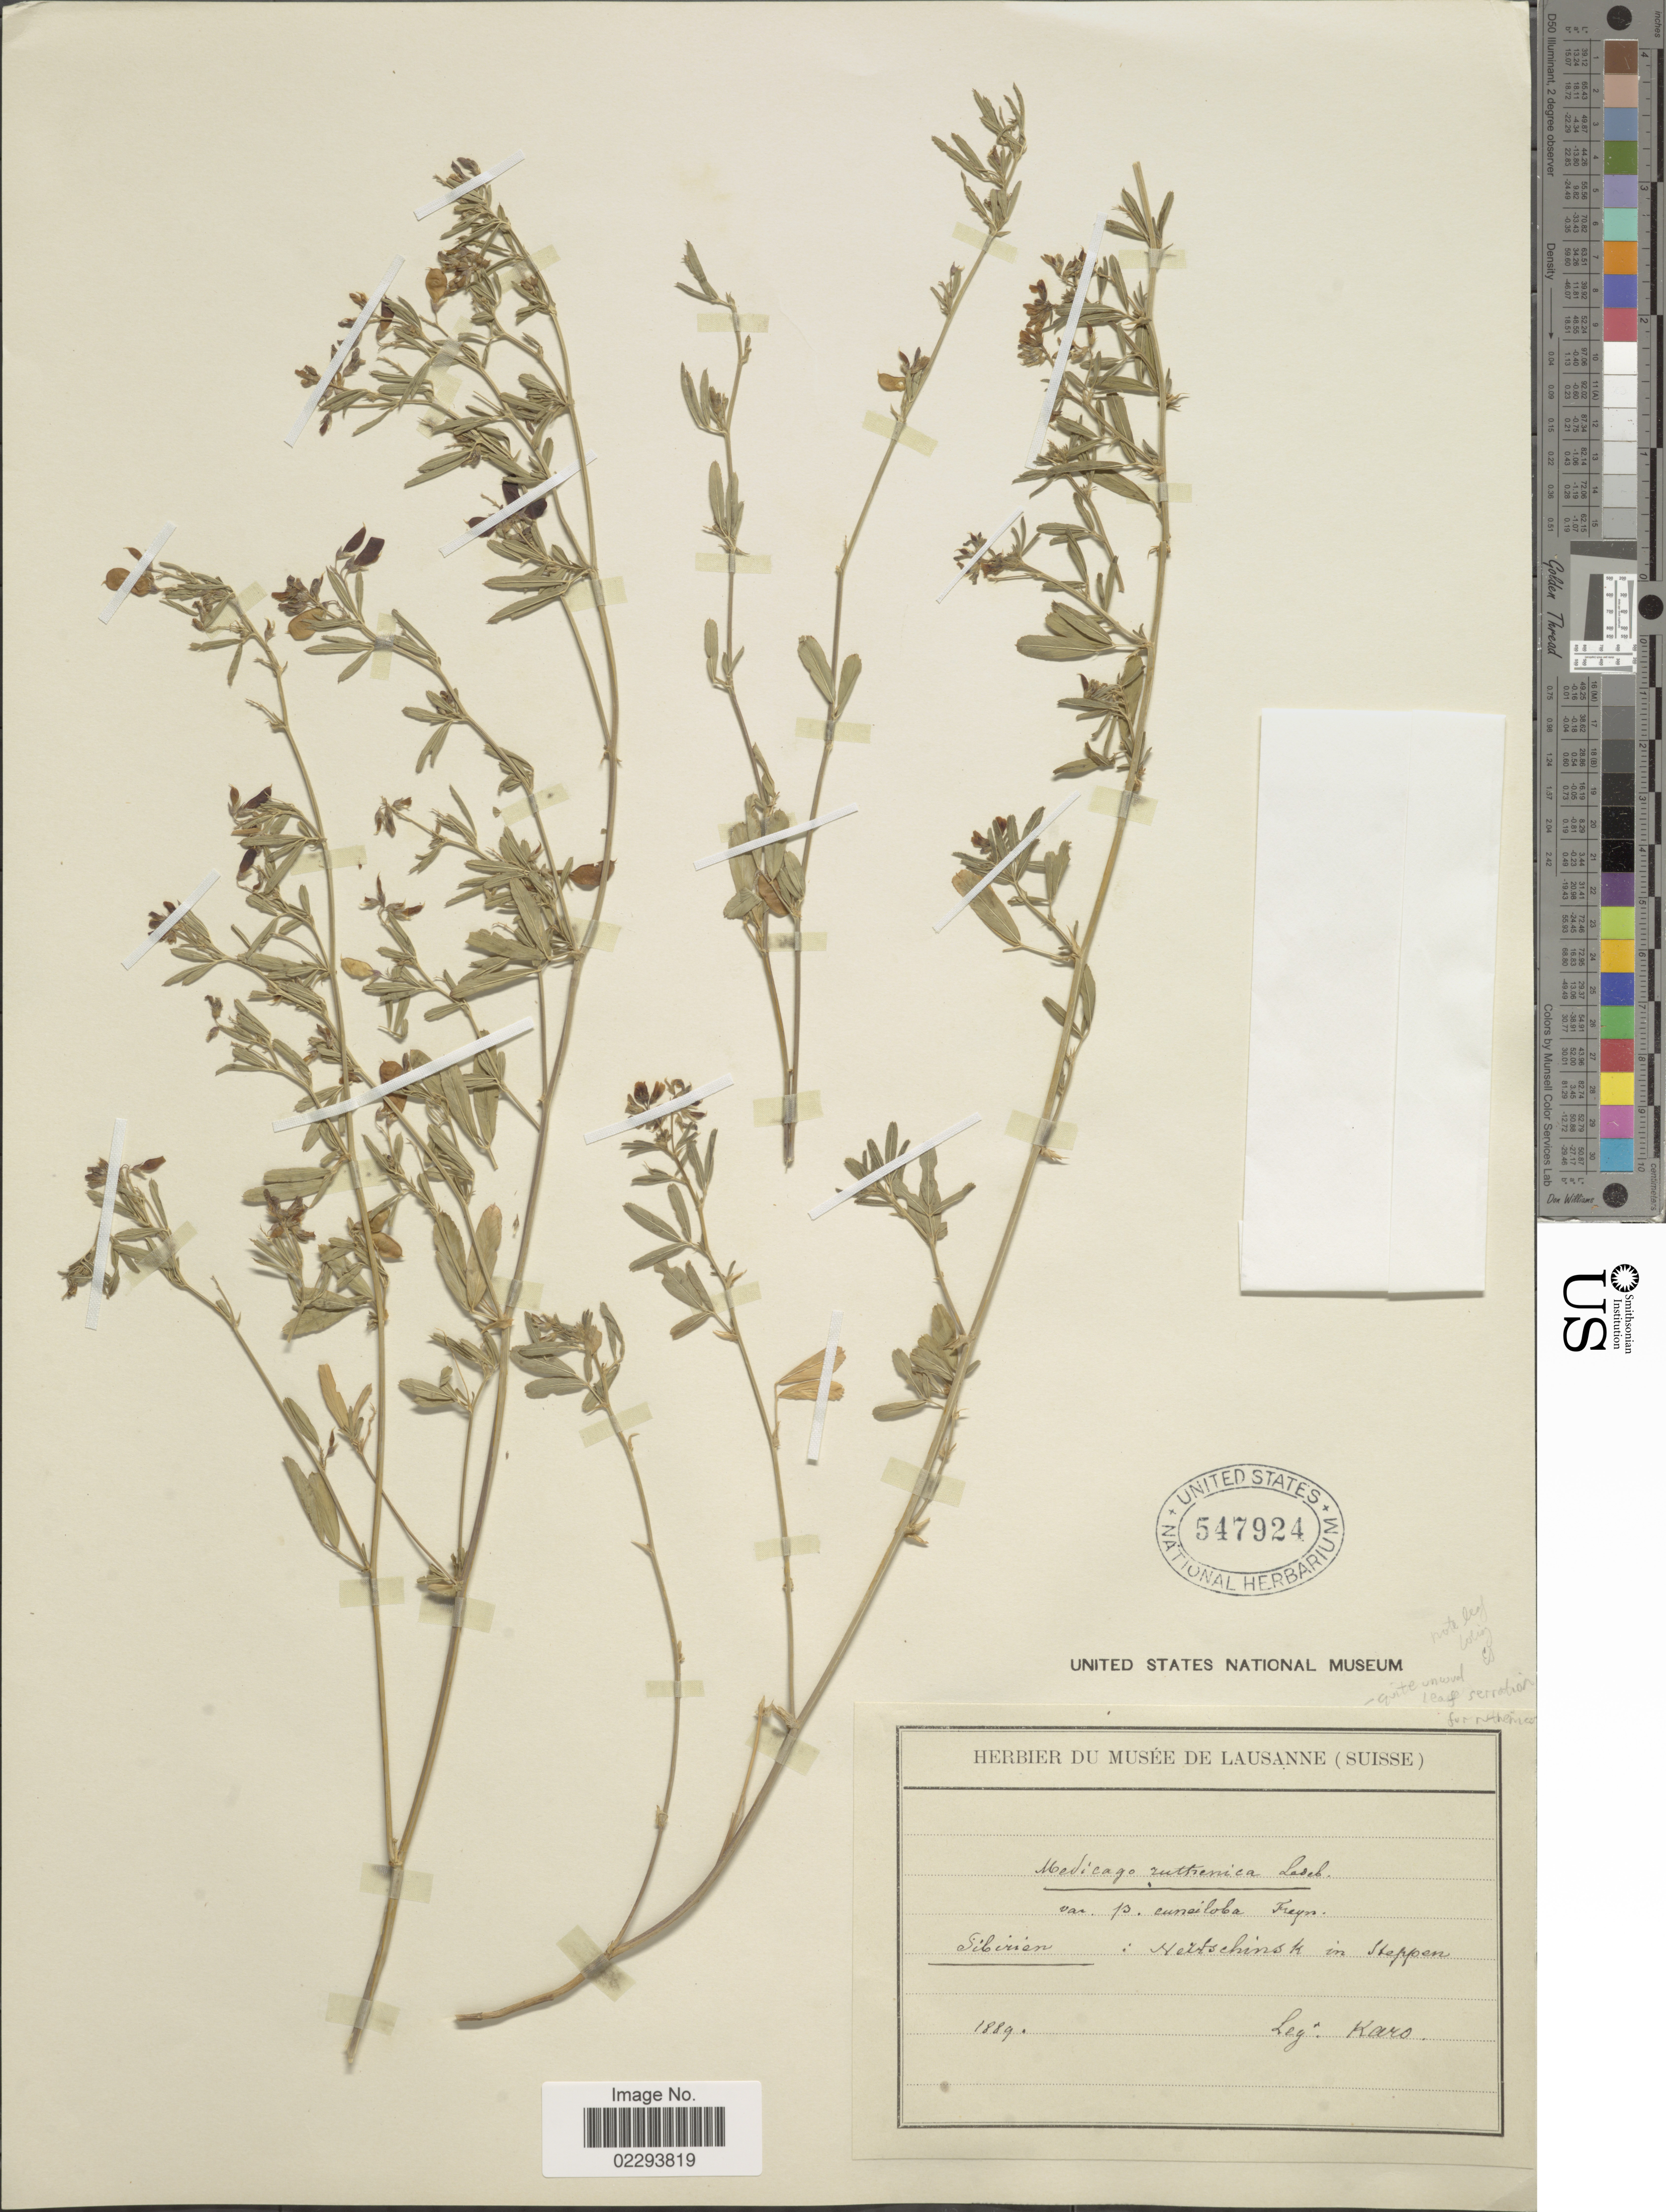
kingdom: Plantae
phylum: Tracheophyta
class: Magnoliopsida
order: Fabales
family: Fabaceae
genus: Medicago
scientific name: Medicago ruthenica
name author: (L.) Trautv.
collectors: Karo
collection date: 1889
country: Russian Federation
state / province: Zabaykalsky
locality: Sibirien: Nertschinsk (Nerchinsk) in Steppen.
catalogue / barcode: US 547924